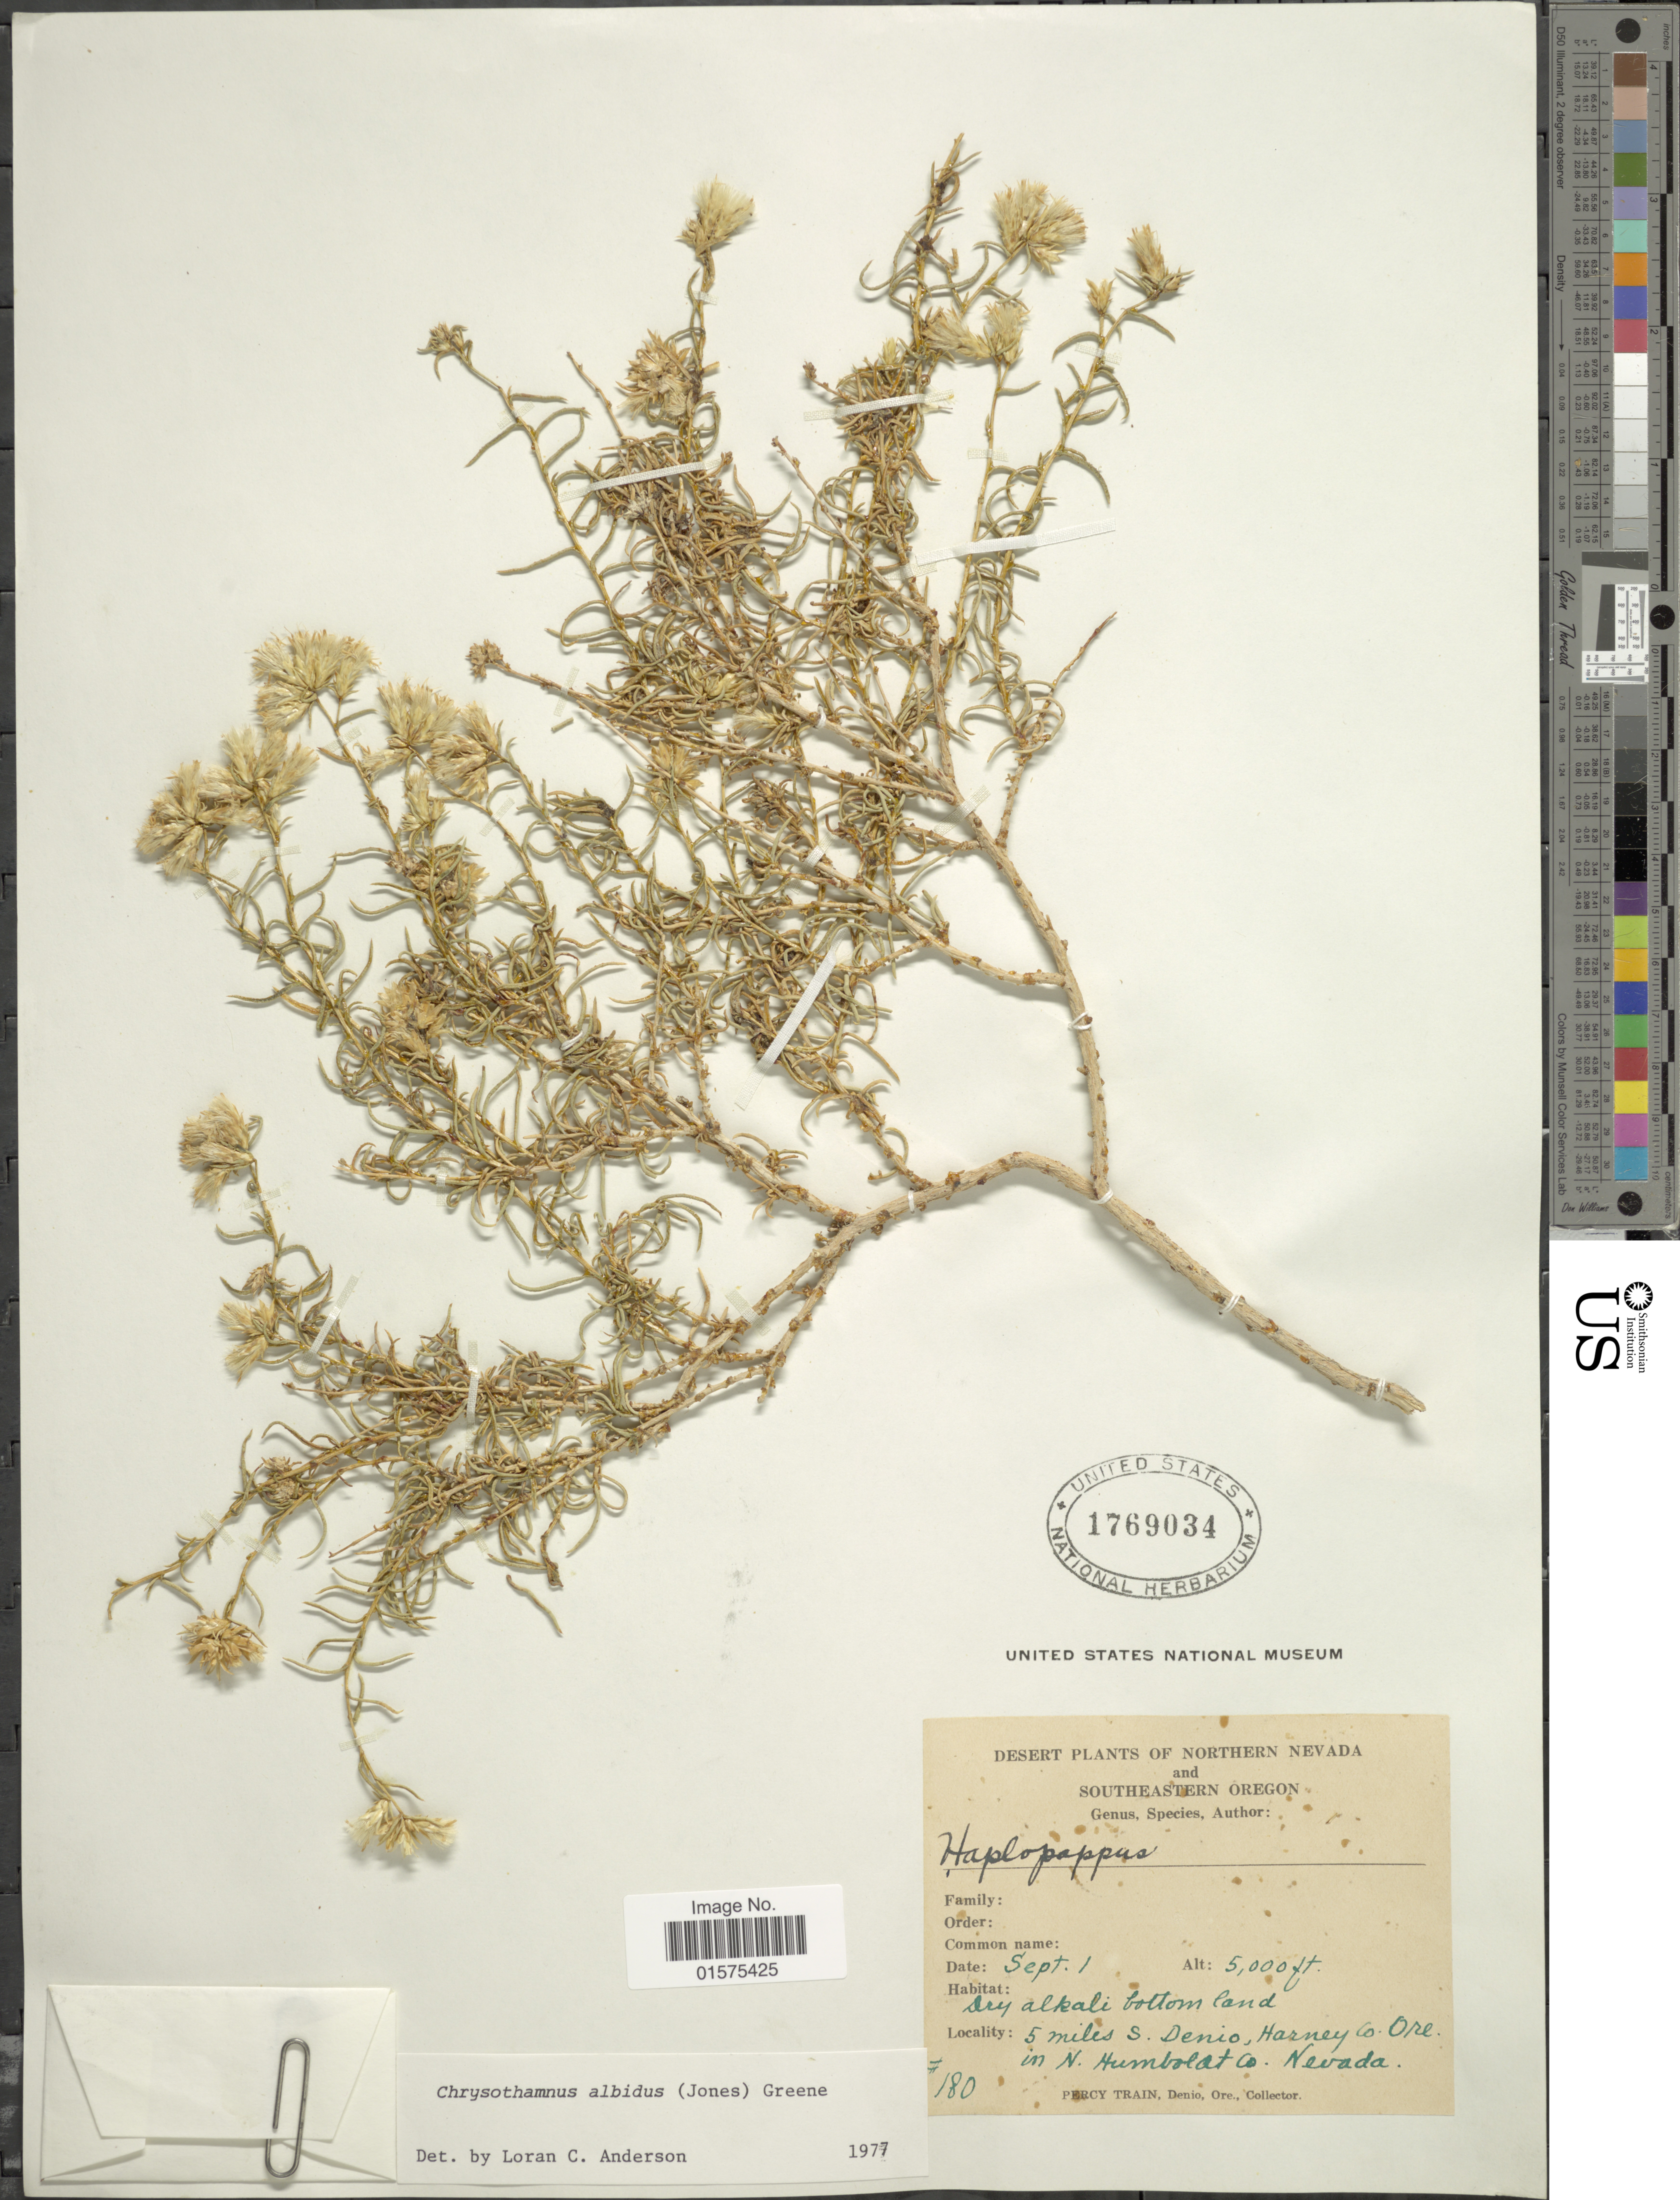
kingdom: Plantae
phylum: Tracheophyta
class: Magnoliopsida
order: Asterales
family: Asteraceae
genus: Ericameria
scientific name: Ericameria albida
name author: (M.E. Jones ex A. Gray) L.C. Anderson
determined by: Urbatsch, Lowell E., Curator (LSU), Louisiana State University (UNITED STATES)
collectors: P. Train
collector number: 180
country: United States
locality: Desert of Northern Nevada and Southeastern Oregon. 5 miles S. Denio, Harney Co. Ore. in N. Humboldt Co. Nevada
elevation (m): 1524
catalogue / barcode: US 1769034